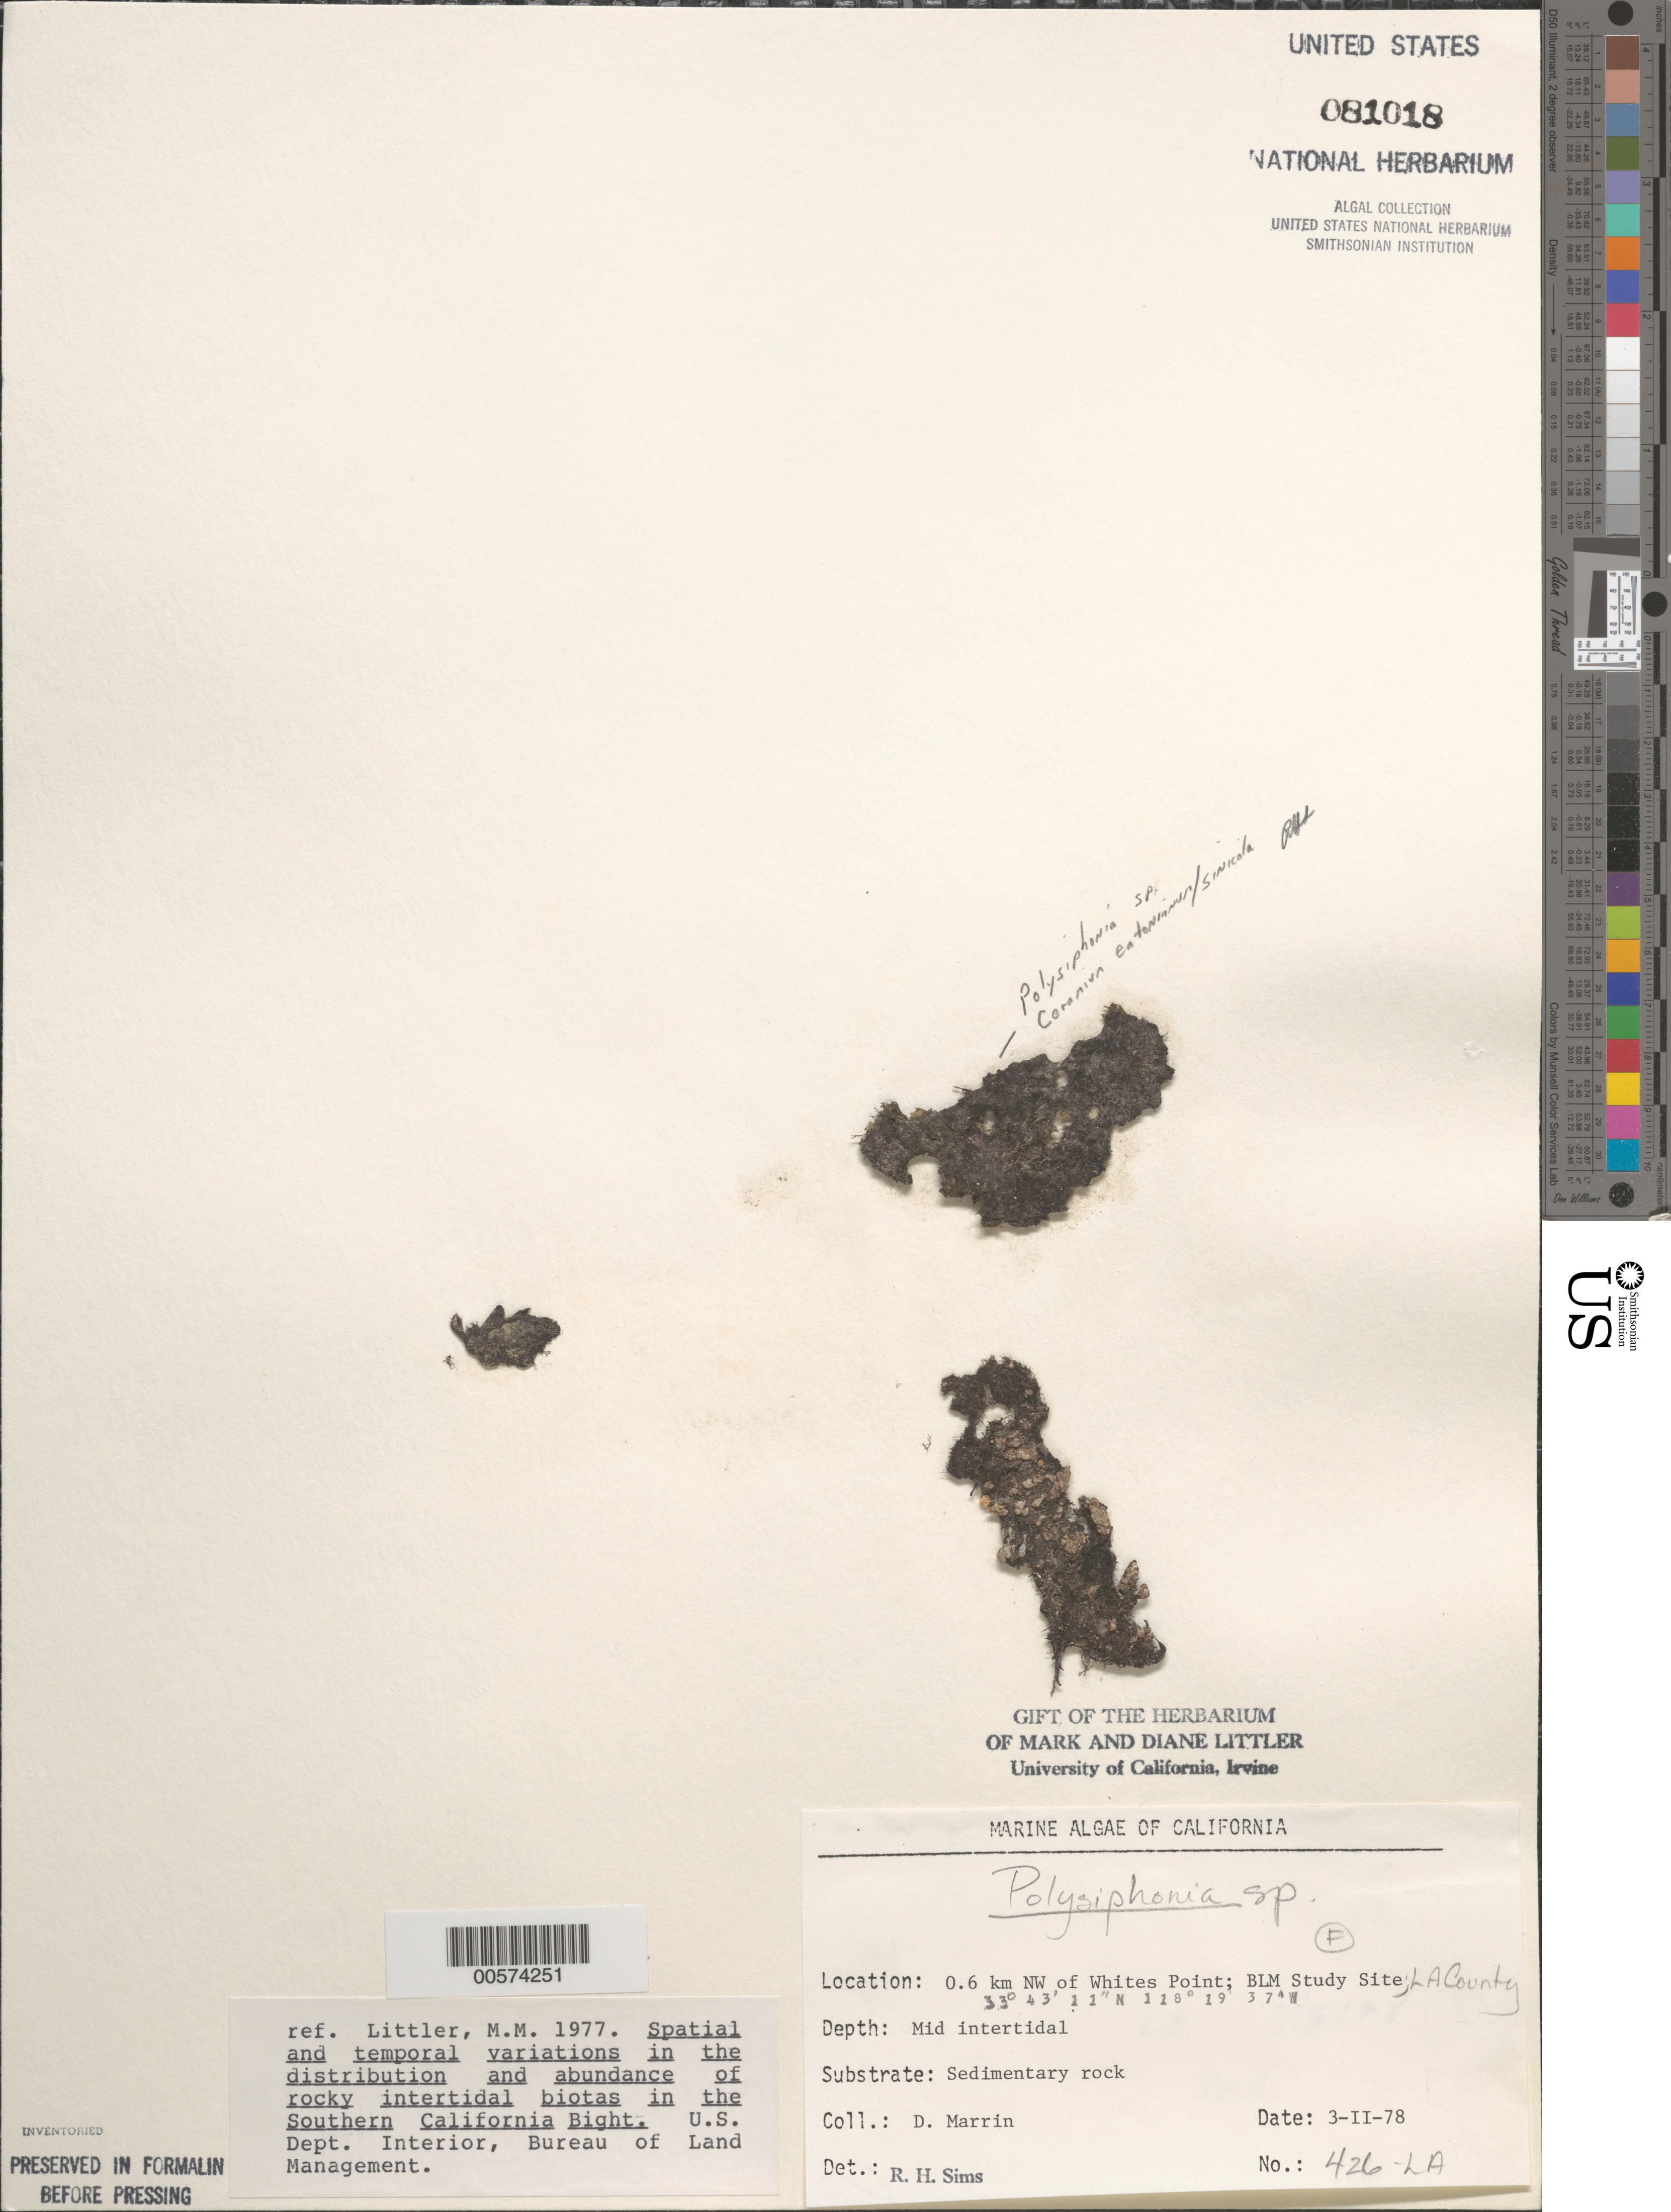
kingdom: Plantae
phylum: Rhodophyta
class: Florideophyceae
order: Ceramiales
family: Rhodomelaceae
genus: Polysiphonia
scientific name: Polysiphonia sp.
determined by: Sims, Robert H.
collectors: D. Marrin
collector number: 426-la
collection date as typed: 03 Feb 1978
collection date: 1978-02-03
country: United States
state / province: California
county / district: Los Angeles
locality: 0.6 km northwest of Whites Point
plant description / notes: BLM-SOCALBIGHT Rocky Intertidal Survey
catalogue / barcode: US 81018